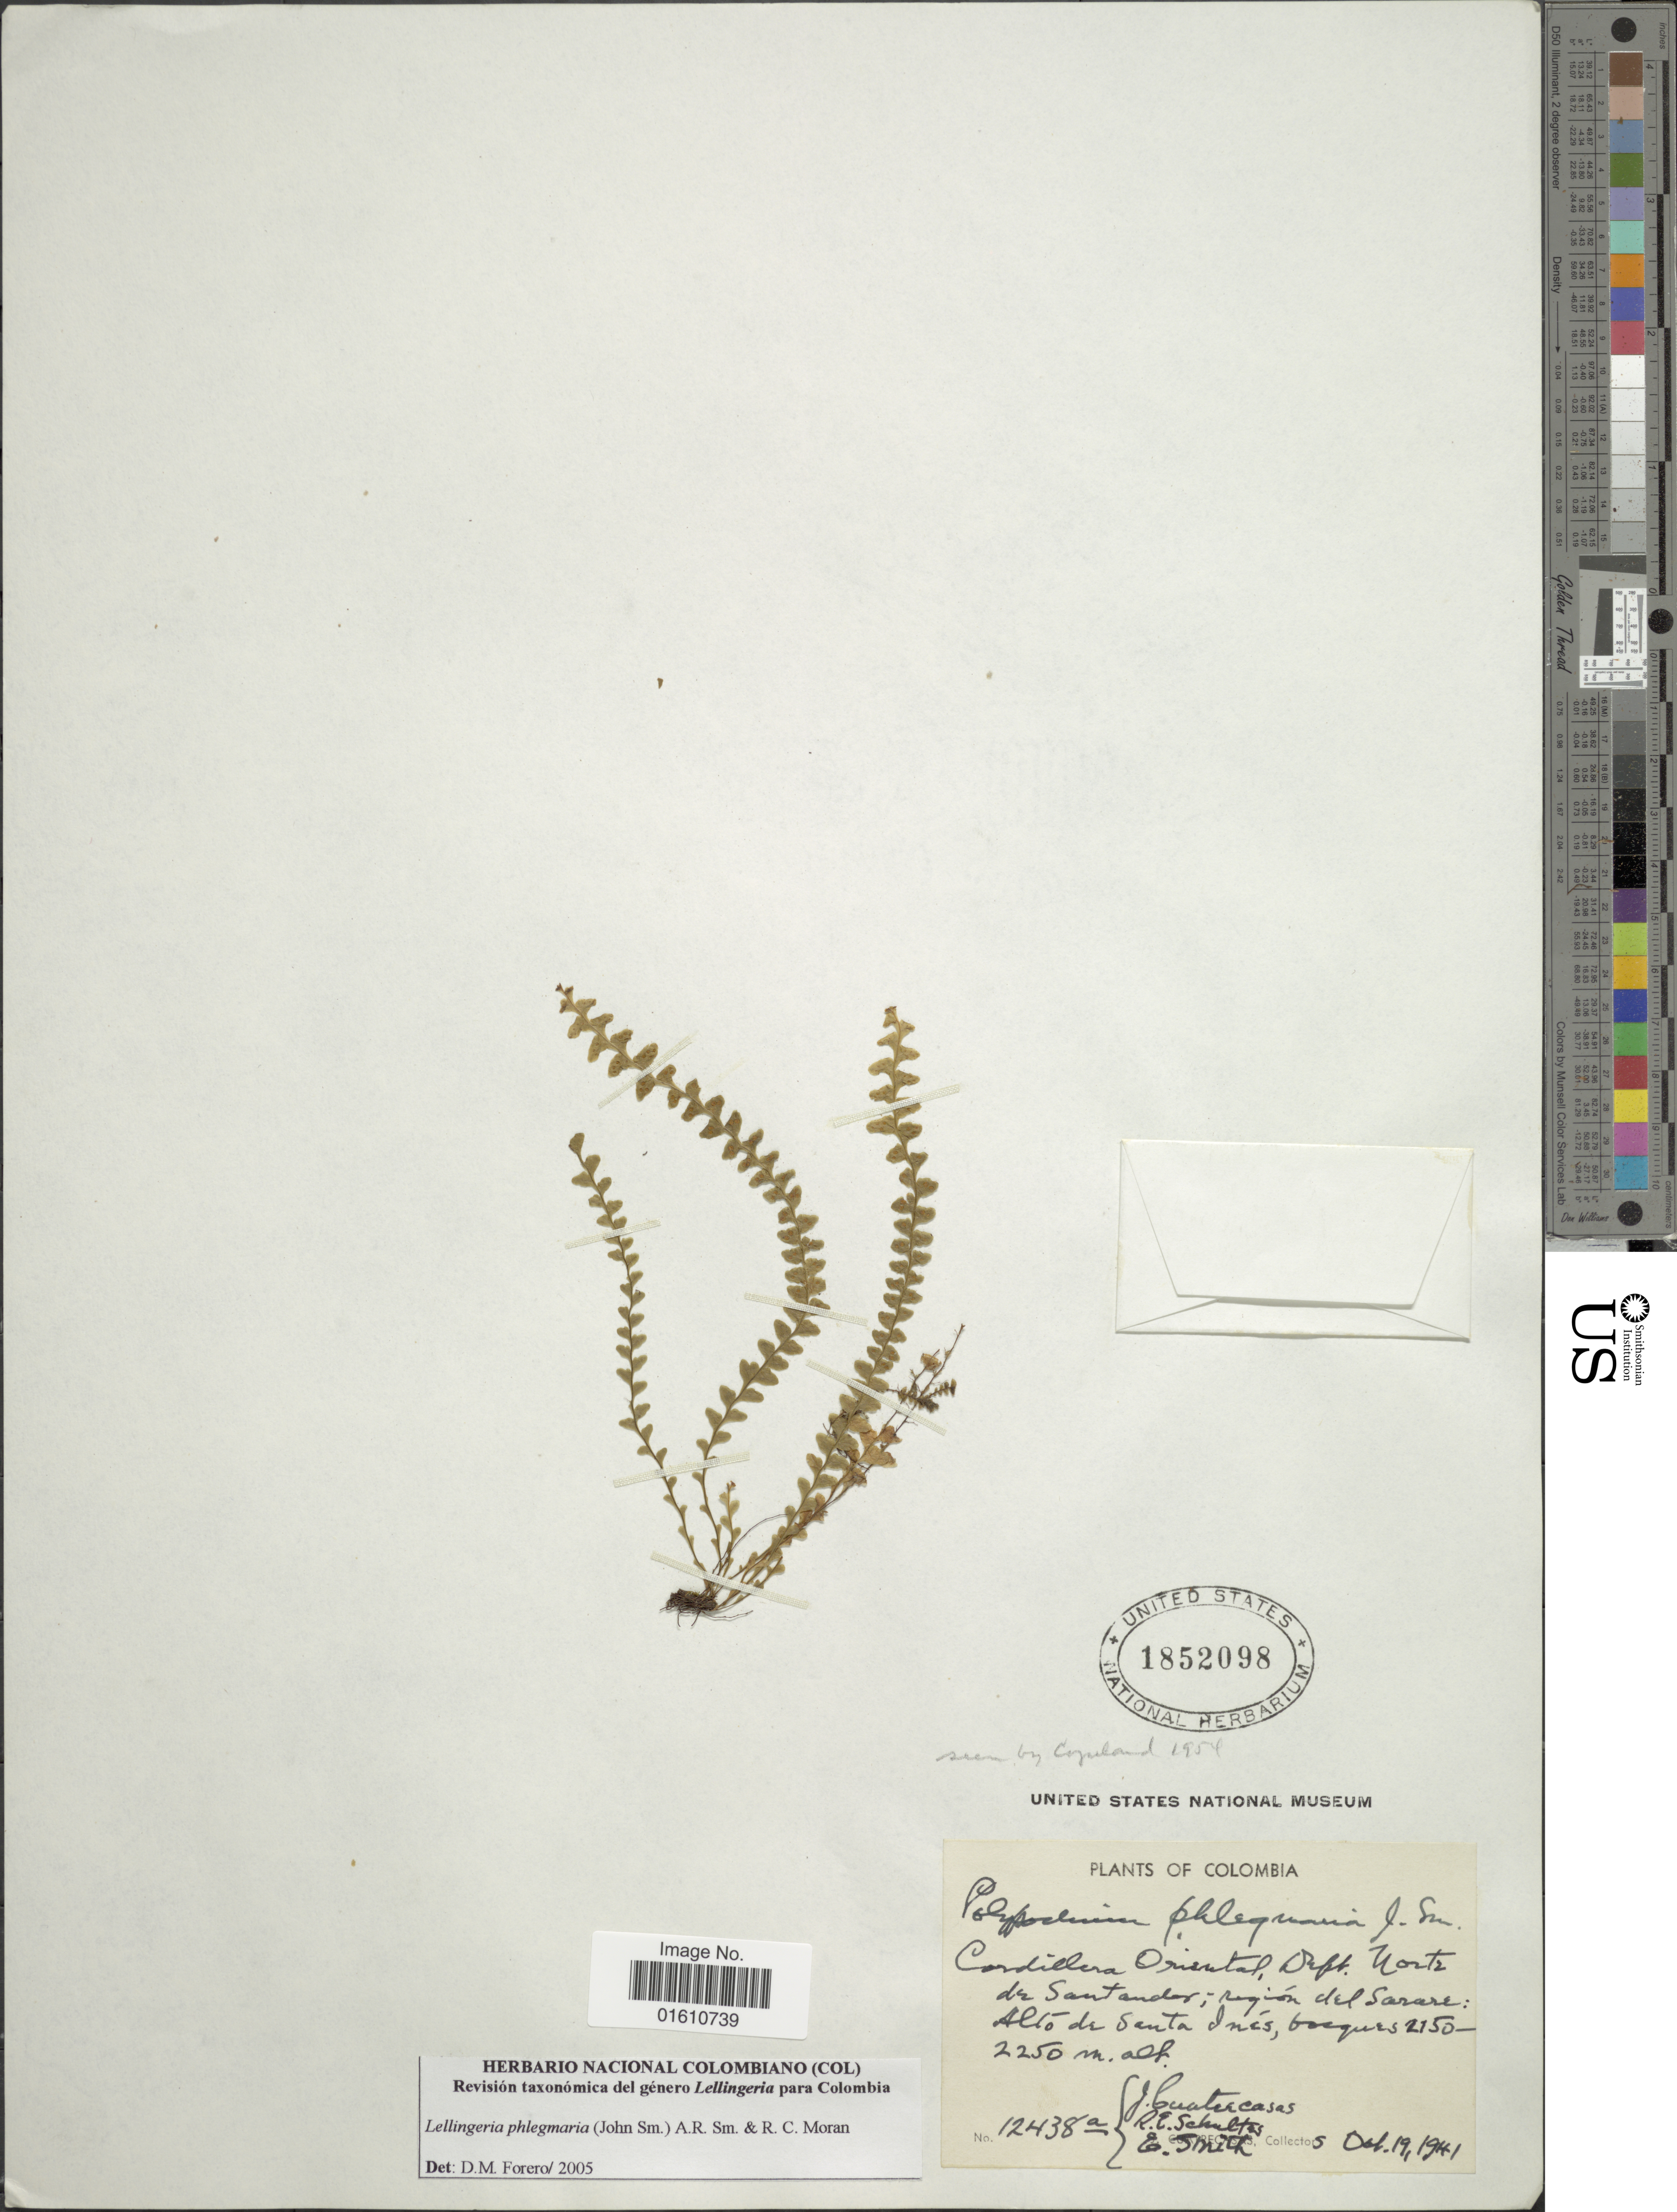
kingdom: Plantae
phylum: Tracheophyta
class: Polypodiopsida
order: Polypodiales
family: Polypodiaceae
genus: Lellingeria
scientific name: Lellingeria phlegmaria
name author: (J. Sm.) A.R. Sm. & R.C. Moran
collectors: J. Cuatrecasas, R. E. Schultes & C. E. Smith Jr.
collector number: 12438a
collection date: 1941-10-19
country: Colombia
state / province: Norte de Santander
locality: Cordillera Oriental, Dept. Norte de Santander, region del Sarare, Alto de Santa Ines, bosques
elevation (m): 2150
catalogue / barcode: US 1852098